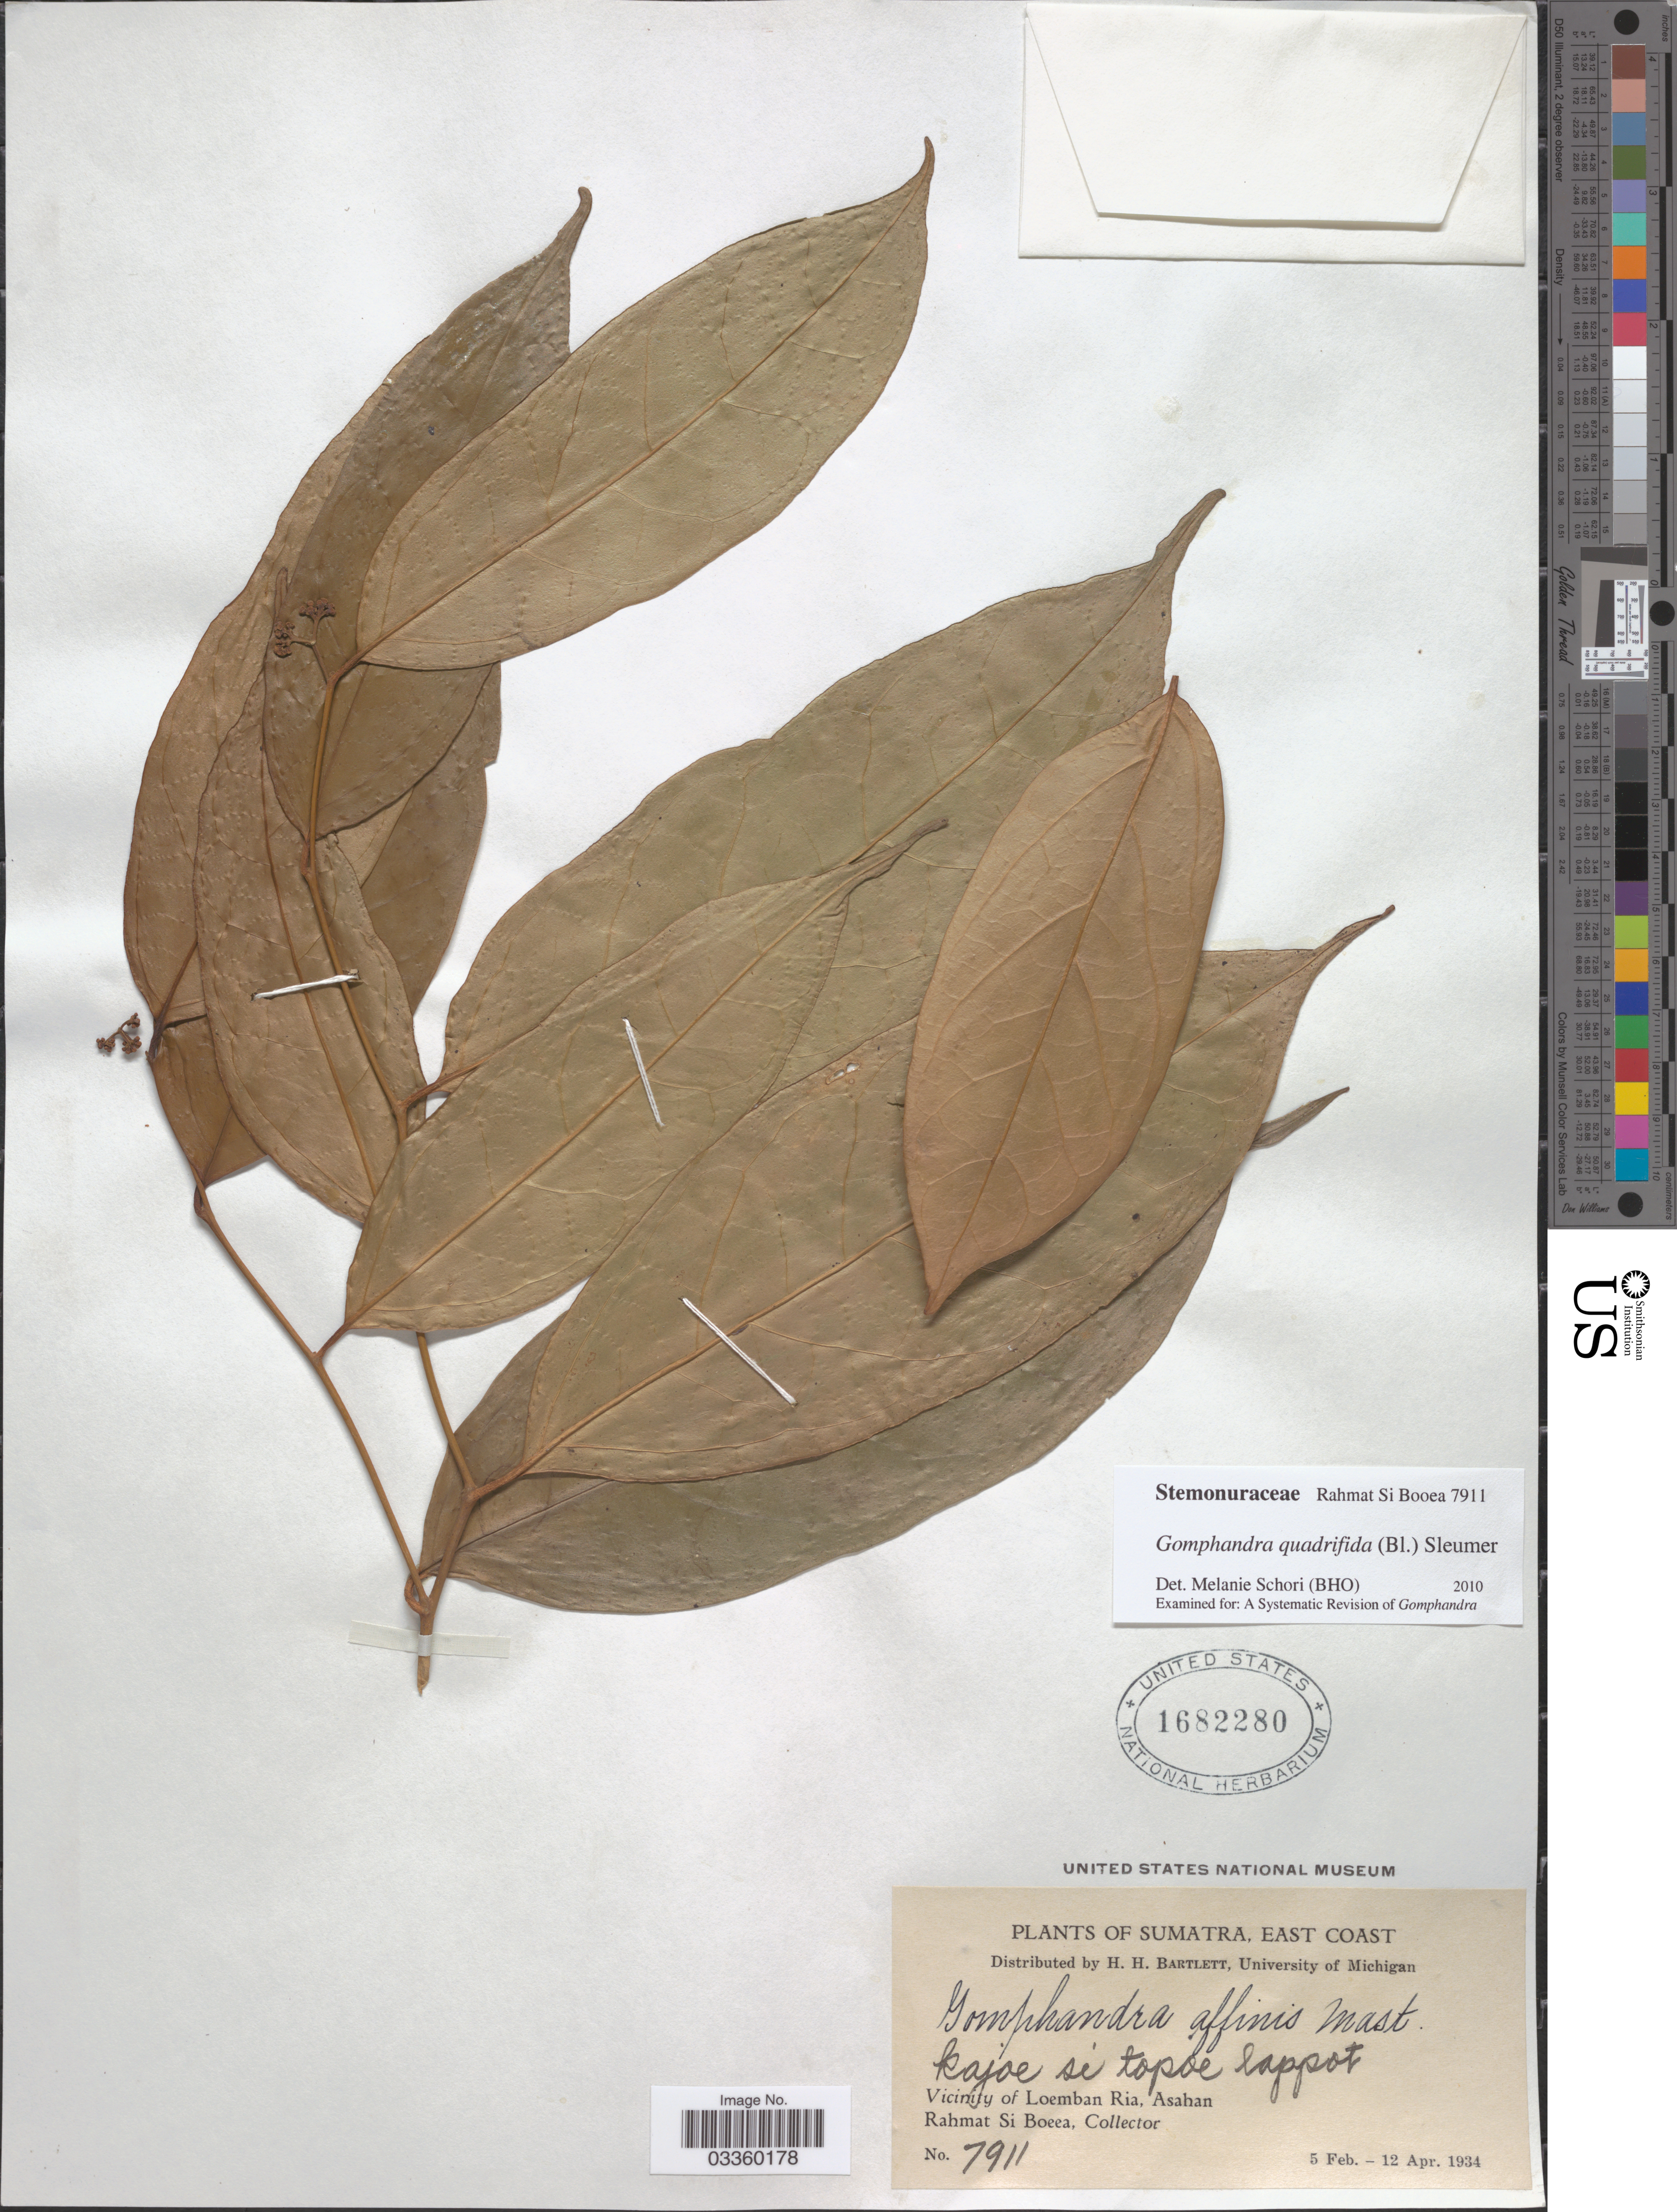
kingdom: Plantae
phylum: Tracheophyta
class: Magnoliopsida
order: Cardiopteridales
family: Stemonuraceae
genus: Gomphandra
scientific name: Gomphandra quadrifida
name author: (Blume) Sleumer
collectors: Rahmat Si Boeea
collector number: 7911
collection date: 1934-02-05/1934-04-12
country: Indonesia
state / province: Sumatra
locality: East Coast. Vicinity of Loemban Ria, Asahan.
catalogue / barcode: US 1682280